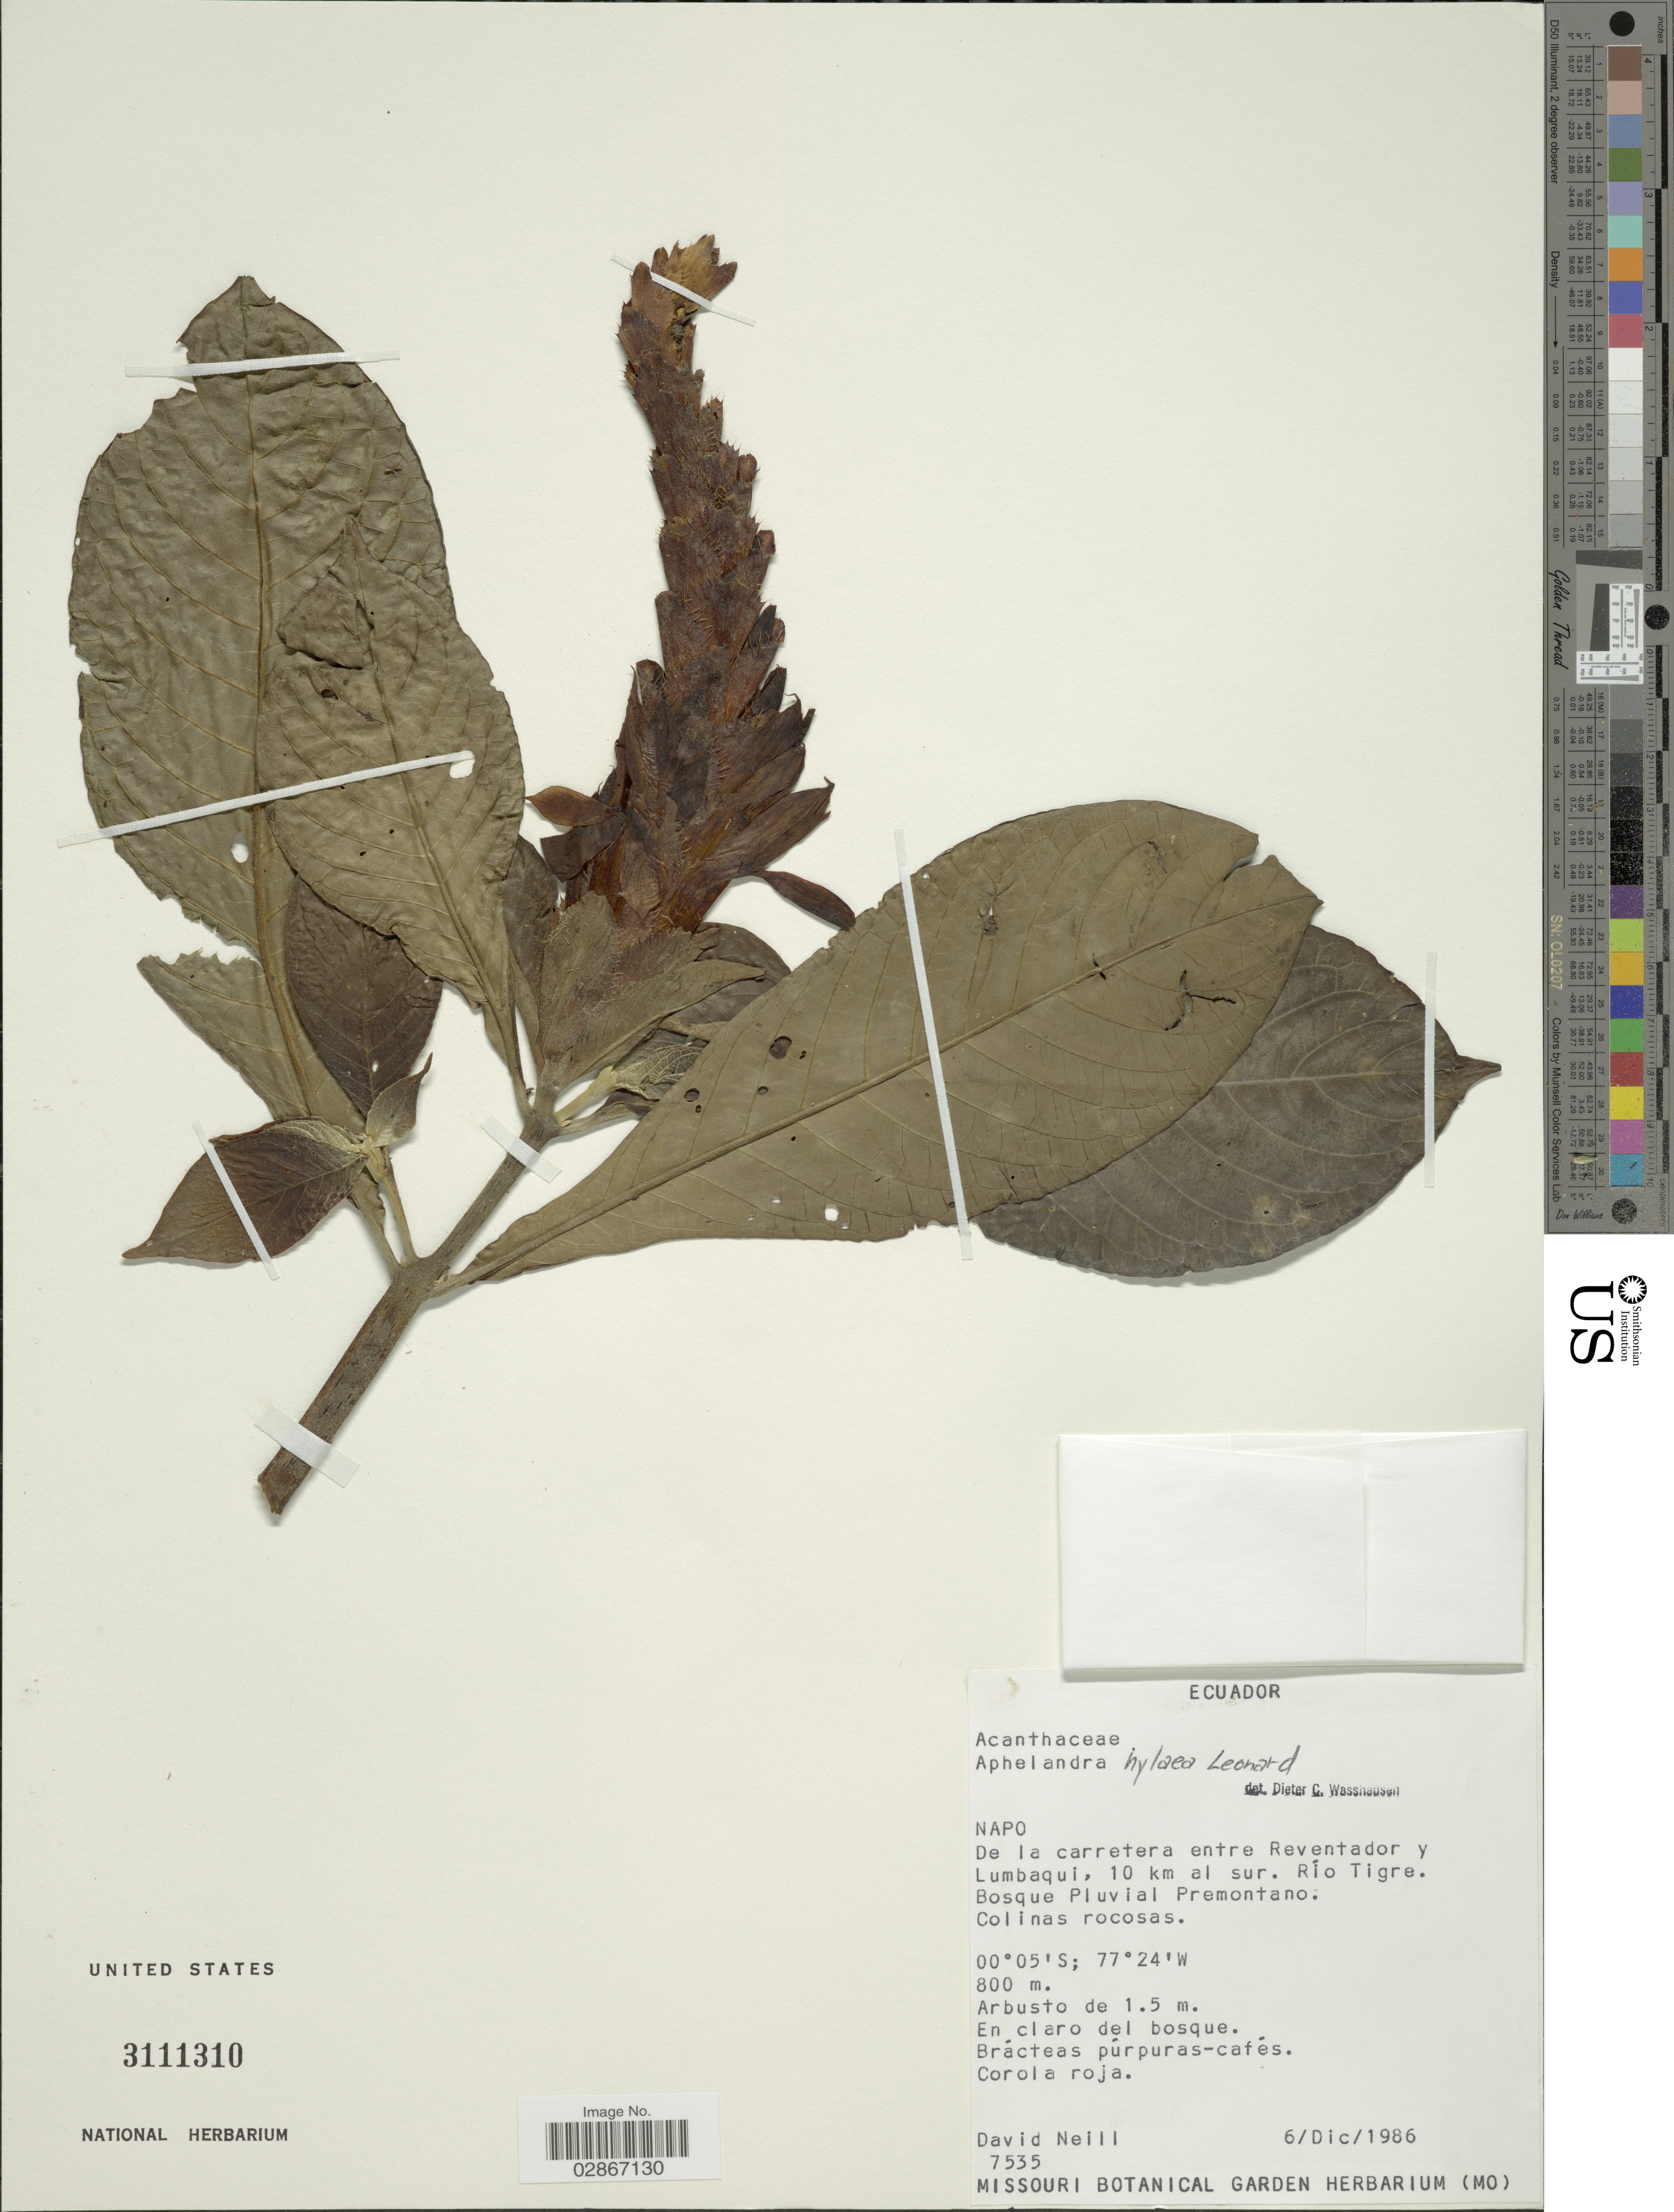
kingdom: Plantae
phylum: Tracheophyta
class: Magnoliopsida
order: Lamiales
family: Acanthaceae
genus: Aphelandra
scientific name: Aphelandra hylaea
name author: Leonard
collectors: D. Neill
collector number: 7535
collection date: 1986-12-06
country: Ecuador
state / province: Napo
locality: De la carretera entre Reventador y Lumbaqui, 10 km al sur. Río Tigre.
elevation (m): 800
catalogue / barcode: US 3111310